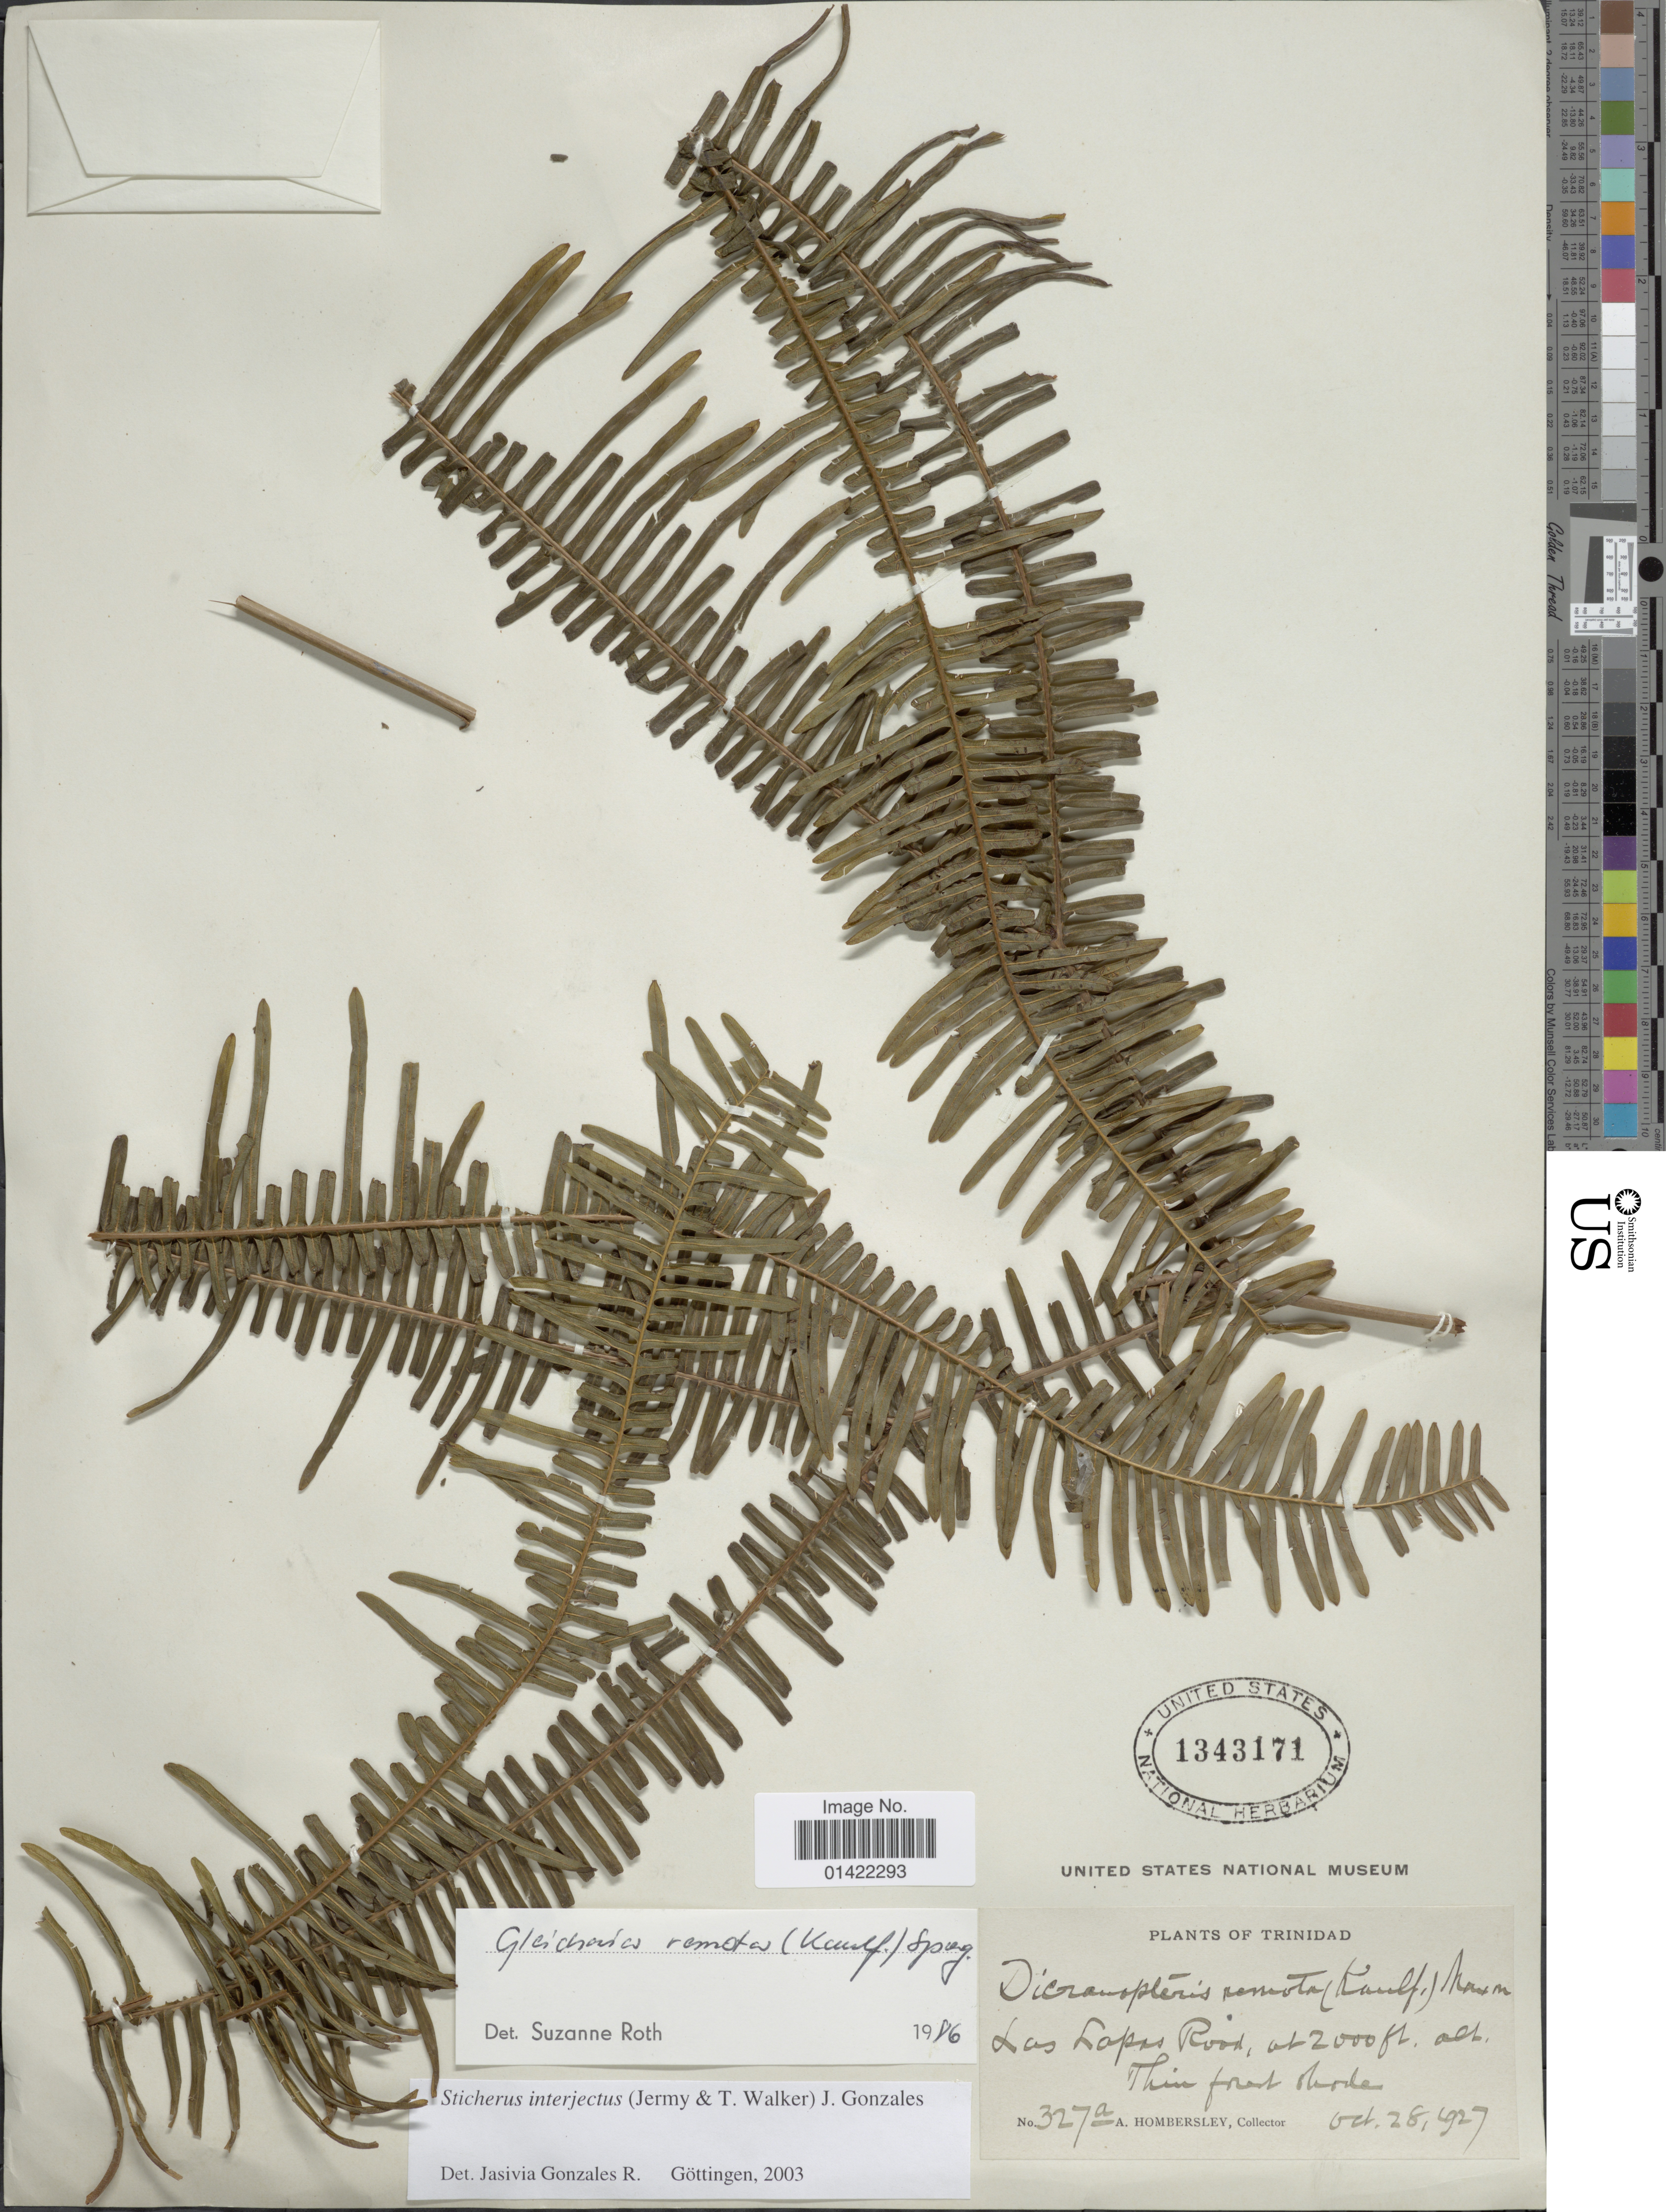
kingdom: Plantae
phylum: Tracheophyta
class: Polypodiopsida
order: Gleicheniales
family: Gleicheniaceae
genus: Sticherus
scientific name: Sticherus interjectus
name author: (Jermy & T.G. Walker) J. Gonzales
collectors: A. Hombersley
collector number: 327a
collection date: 1927-10-28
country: Trinidad and Tobago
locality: Trinidad, Las Lapos Road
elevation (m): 610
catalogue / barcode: US 1343171